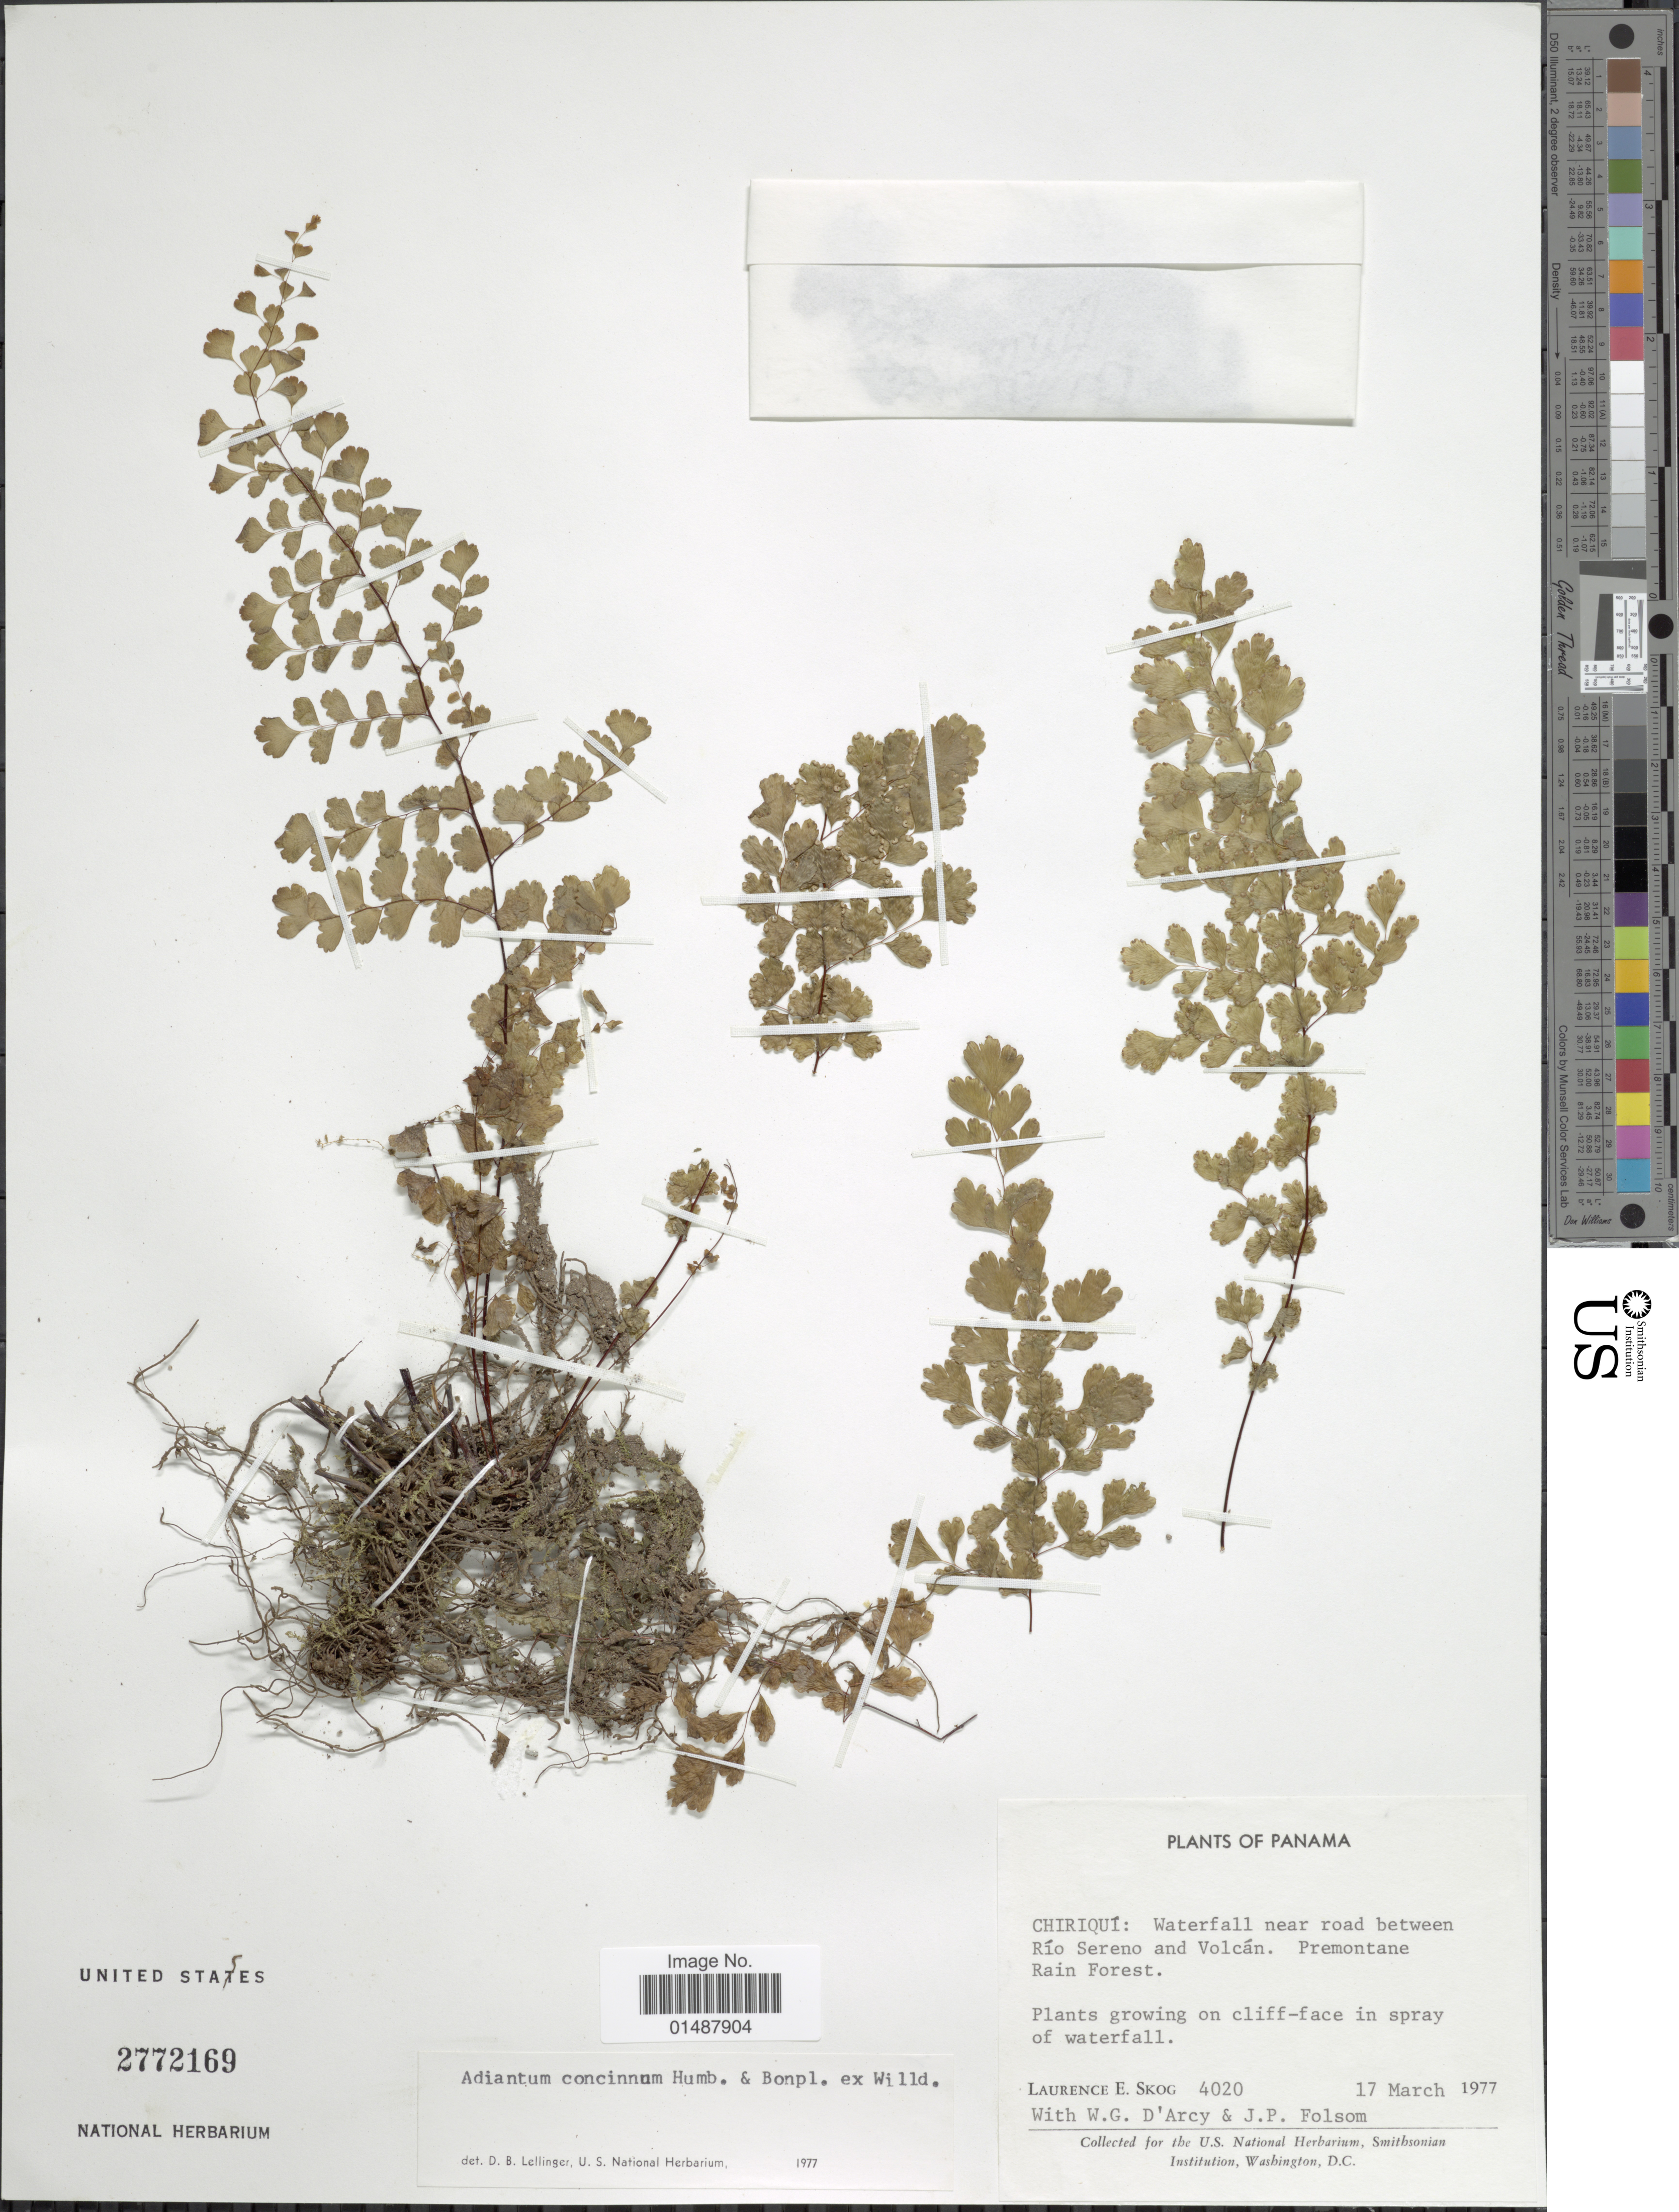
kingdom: Plantae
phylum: Tracheophyta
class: Polypodiopsida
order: Polypodiales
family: Pteridaceae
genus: Adiantum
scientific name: Adiantum concinnum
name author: Humb. & Bonpl. ex Willd.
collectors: L. E. Skog, W. G. D'Arcy & J. P. Folsom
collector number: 4020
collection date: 1977-03-17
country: Panama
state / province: Chiriqui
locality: Waterfall near road between Rio Sereno and Volcan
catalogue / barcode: US 2772169